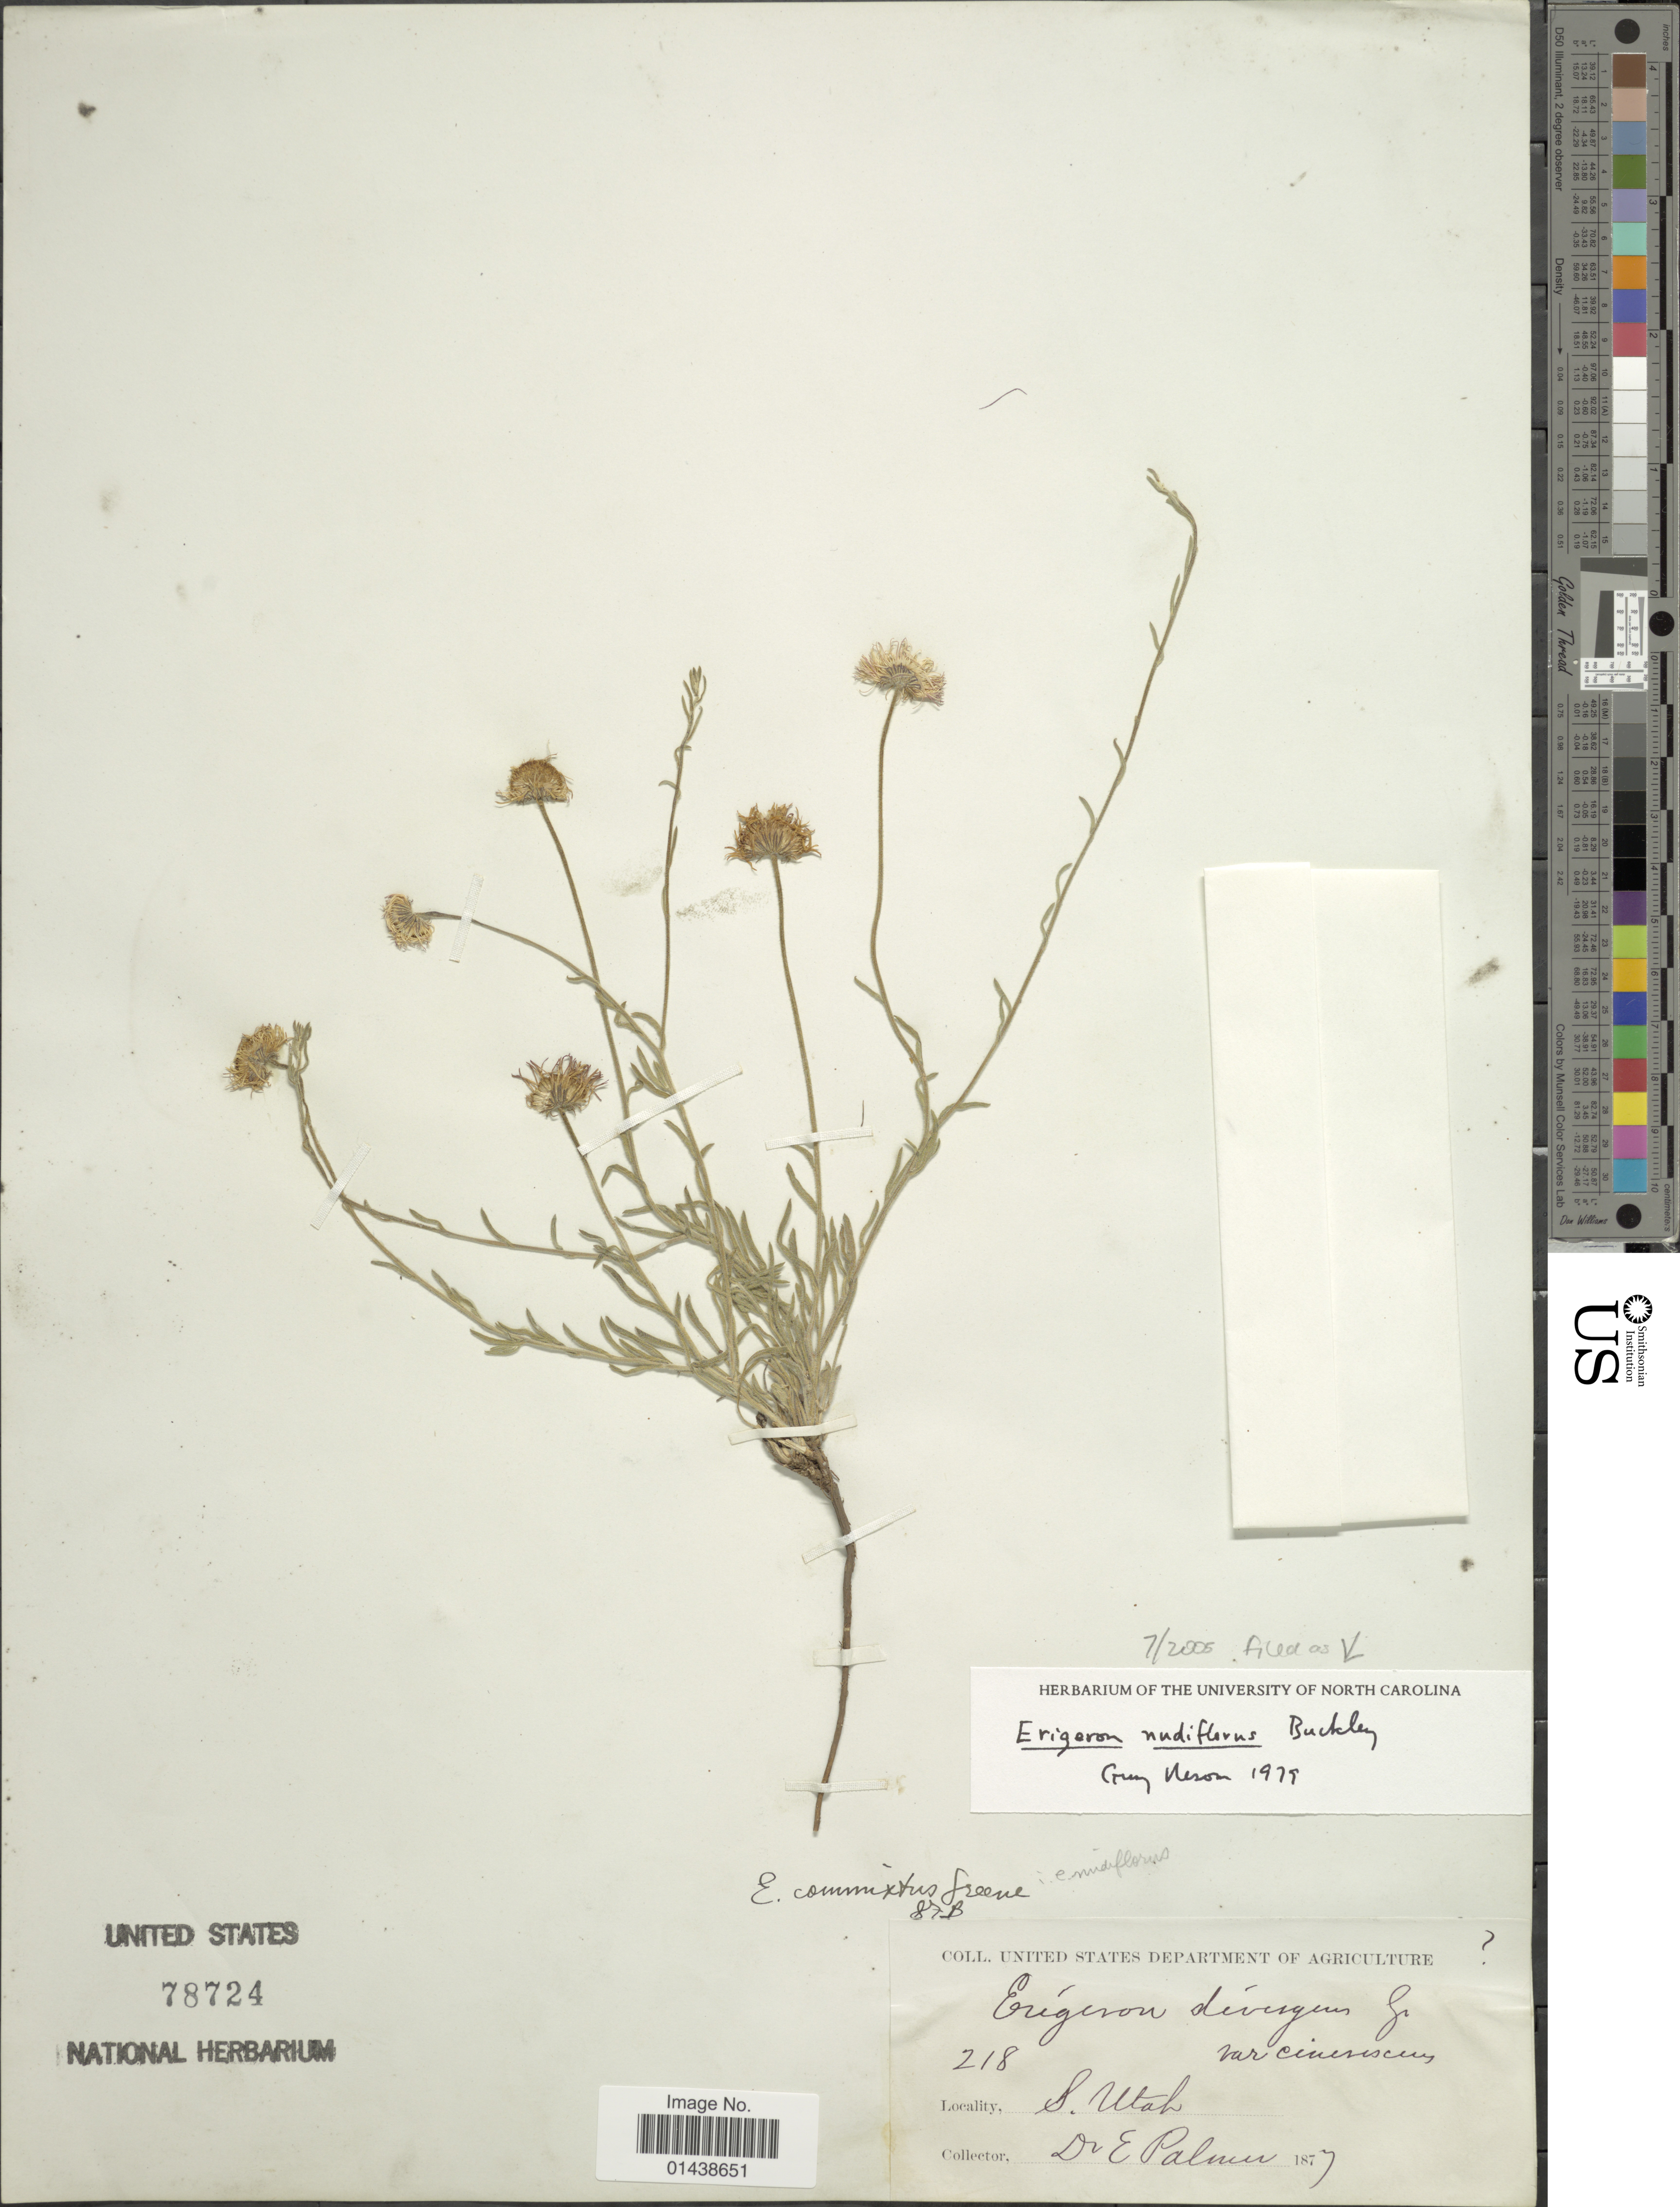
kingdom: Plantae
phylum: Tracheophyta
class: Magnoliopsida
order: Asterales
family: Asteraceae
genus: Erigeron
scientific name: Erigeron nudiflorus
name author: Buckley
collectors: E. Palmer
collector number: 218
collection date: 1877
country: United States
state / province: Utah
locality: S. Utah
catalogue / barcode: US 78724